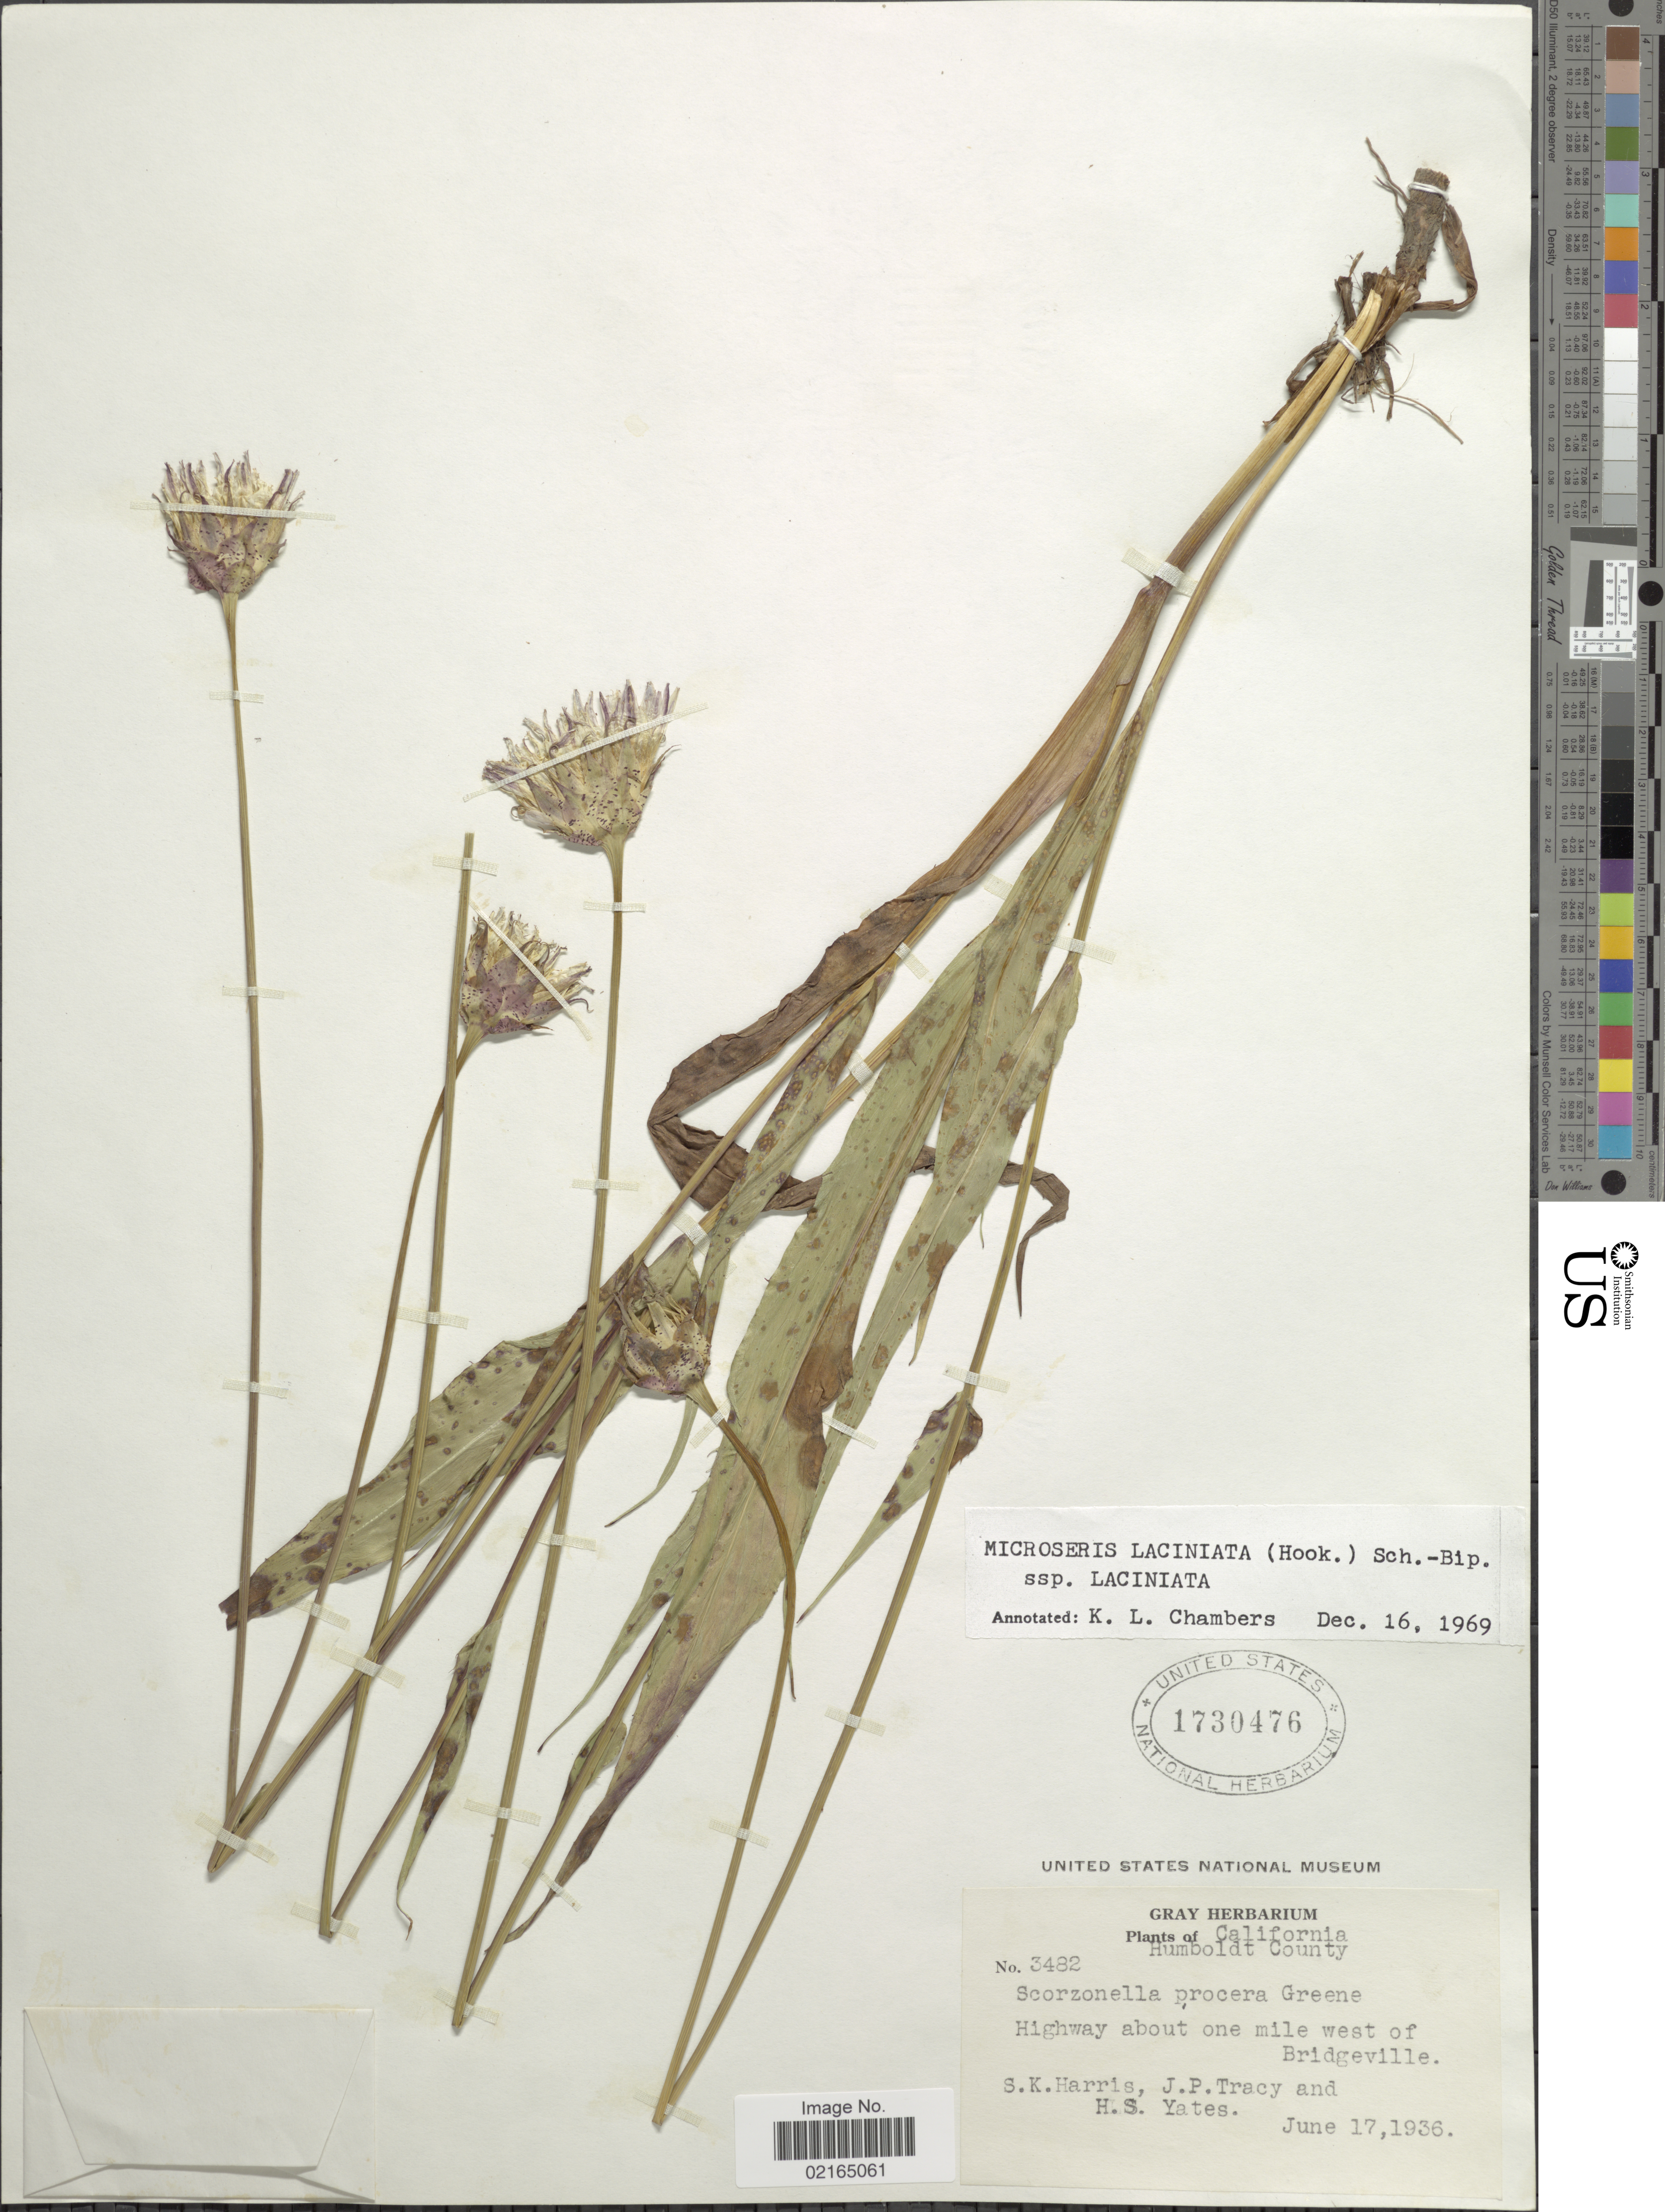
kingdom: Plantae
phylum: Tracheophyta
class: Magnoliopsida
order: Asterales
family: Asteraceae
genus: Microseris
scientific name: Microseris laciniata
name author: (Hook.) Sch. Bip.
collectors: S. K. Harris, J. Tracy & H. S. Yates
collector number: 3482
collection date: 1936-06-17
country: United States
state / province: California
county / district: Humboldt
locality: Humboldt County, Highway about one mile west of Bridgeville.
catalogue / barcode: US 1730476